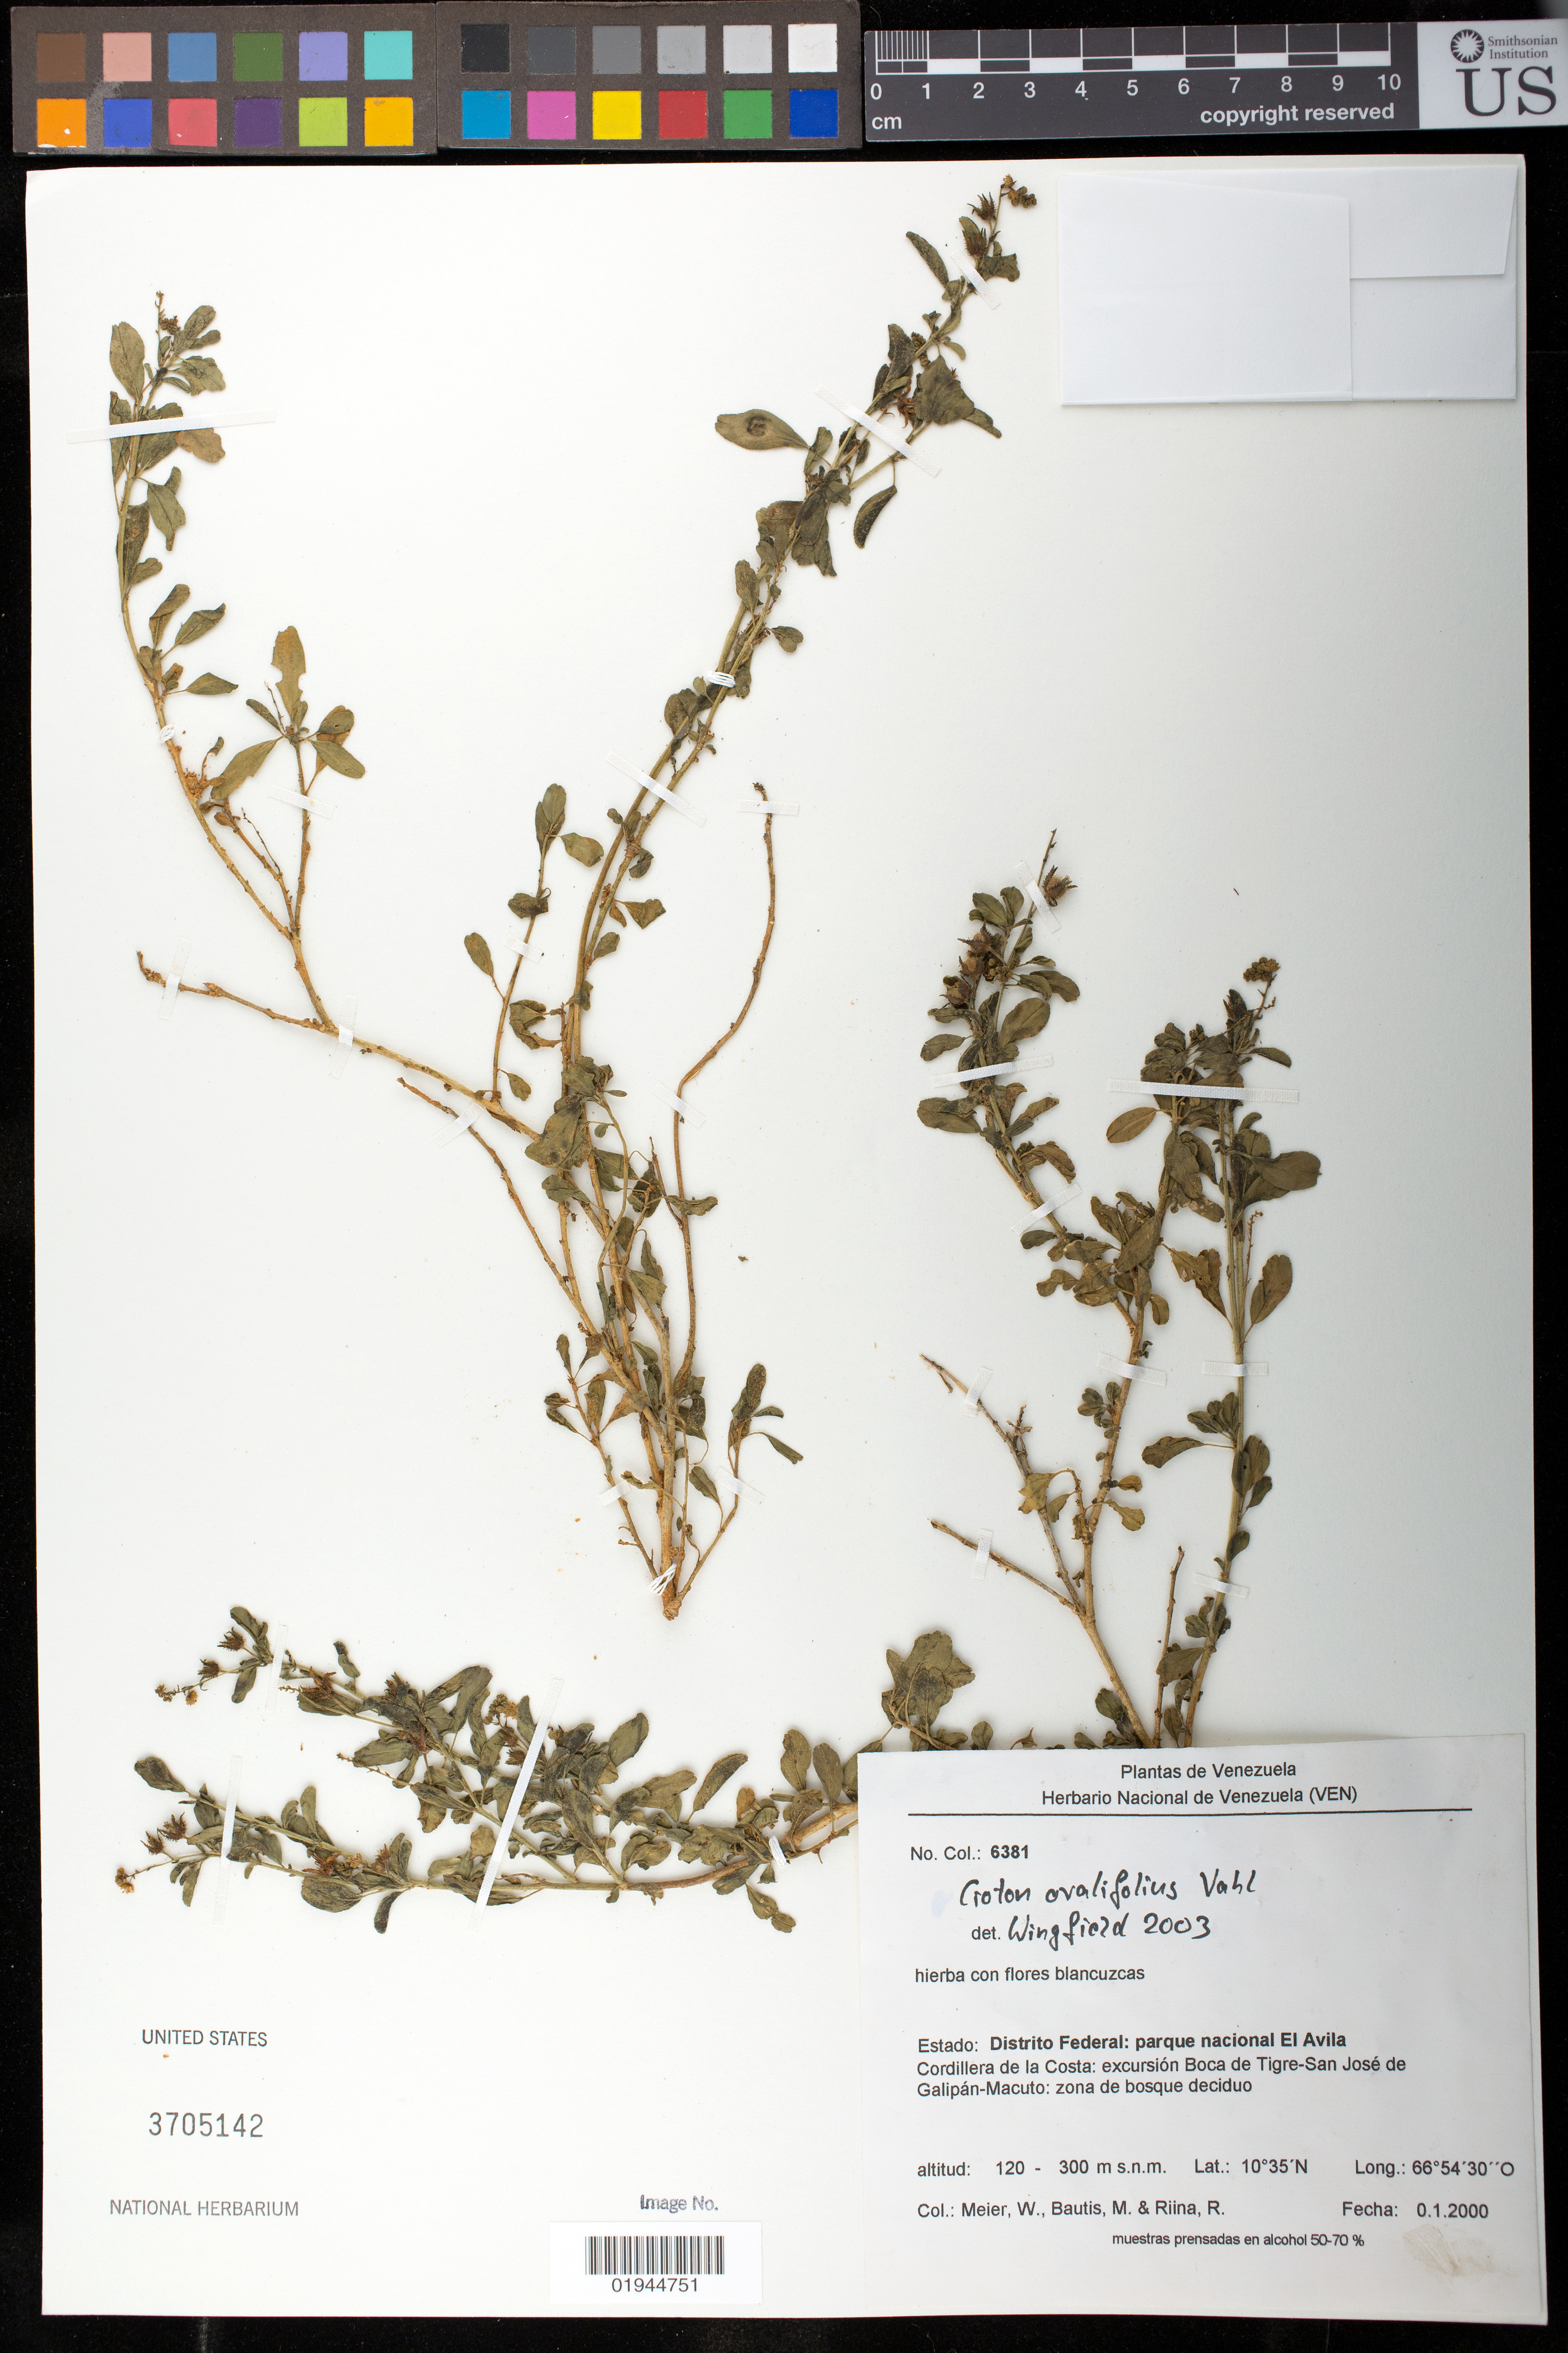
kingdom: Plantae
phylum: Tracheophyta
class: Magnoliopsida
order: Malpighiales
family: Euphorbiaceae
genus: Croton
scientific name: Croton ovalifolius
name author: Vahl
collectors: W. Meier, M. Bautis & R. Riina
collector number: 6381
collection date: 2000-01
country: Venezuela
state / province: Miranda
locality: Parque nacional El Avila Cordillera de la Costa: excursion Boca de Tigre-San Jose de Galipan-Macuto.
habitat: zona de bosque deciduo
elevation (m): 120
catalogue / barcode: US 3705142